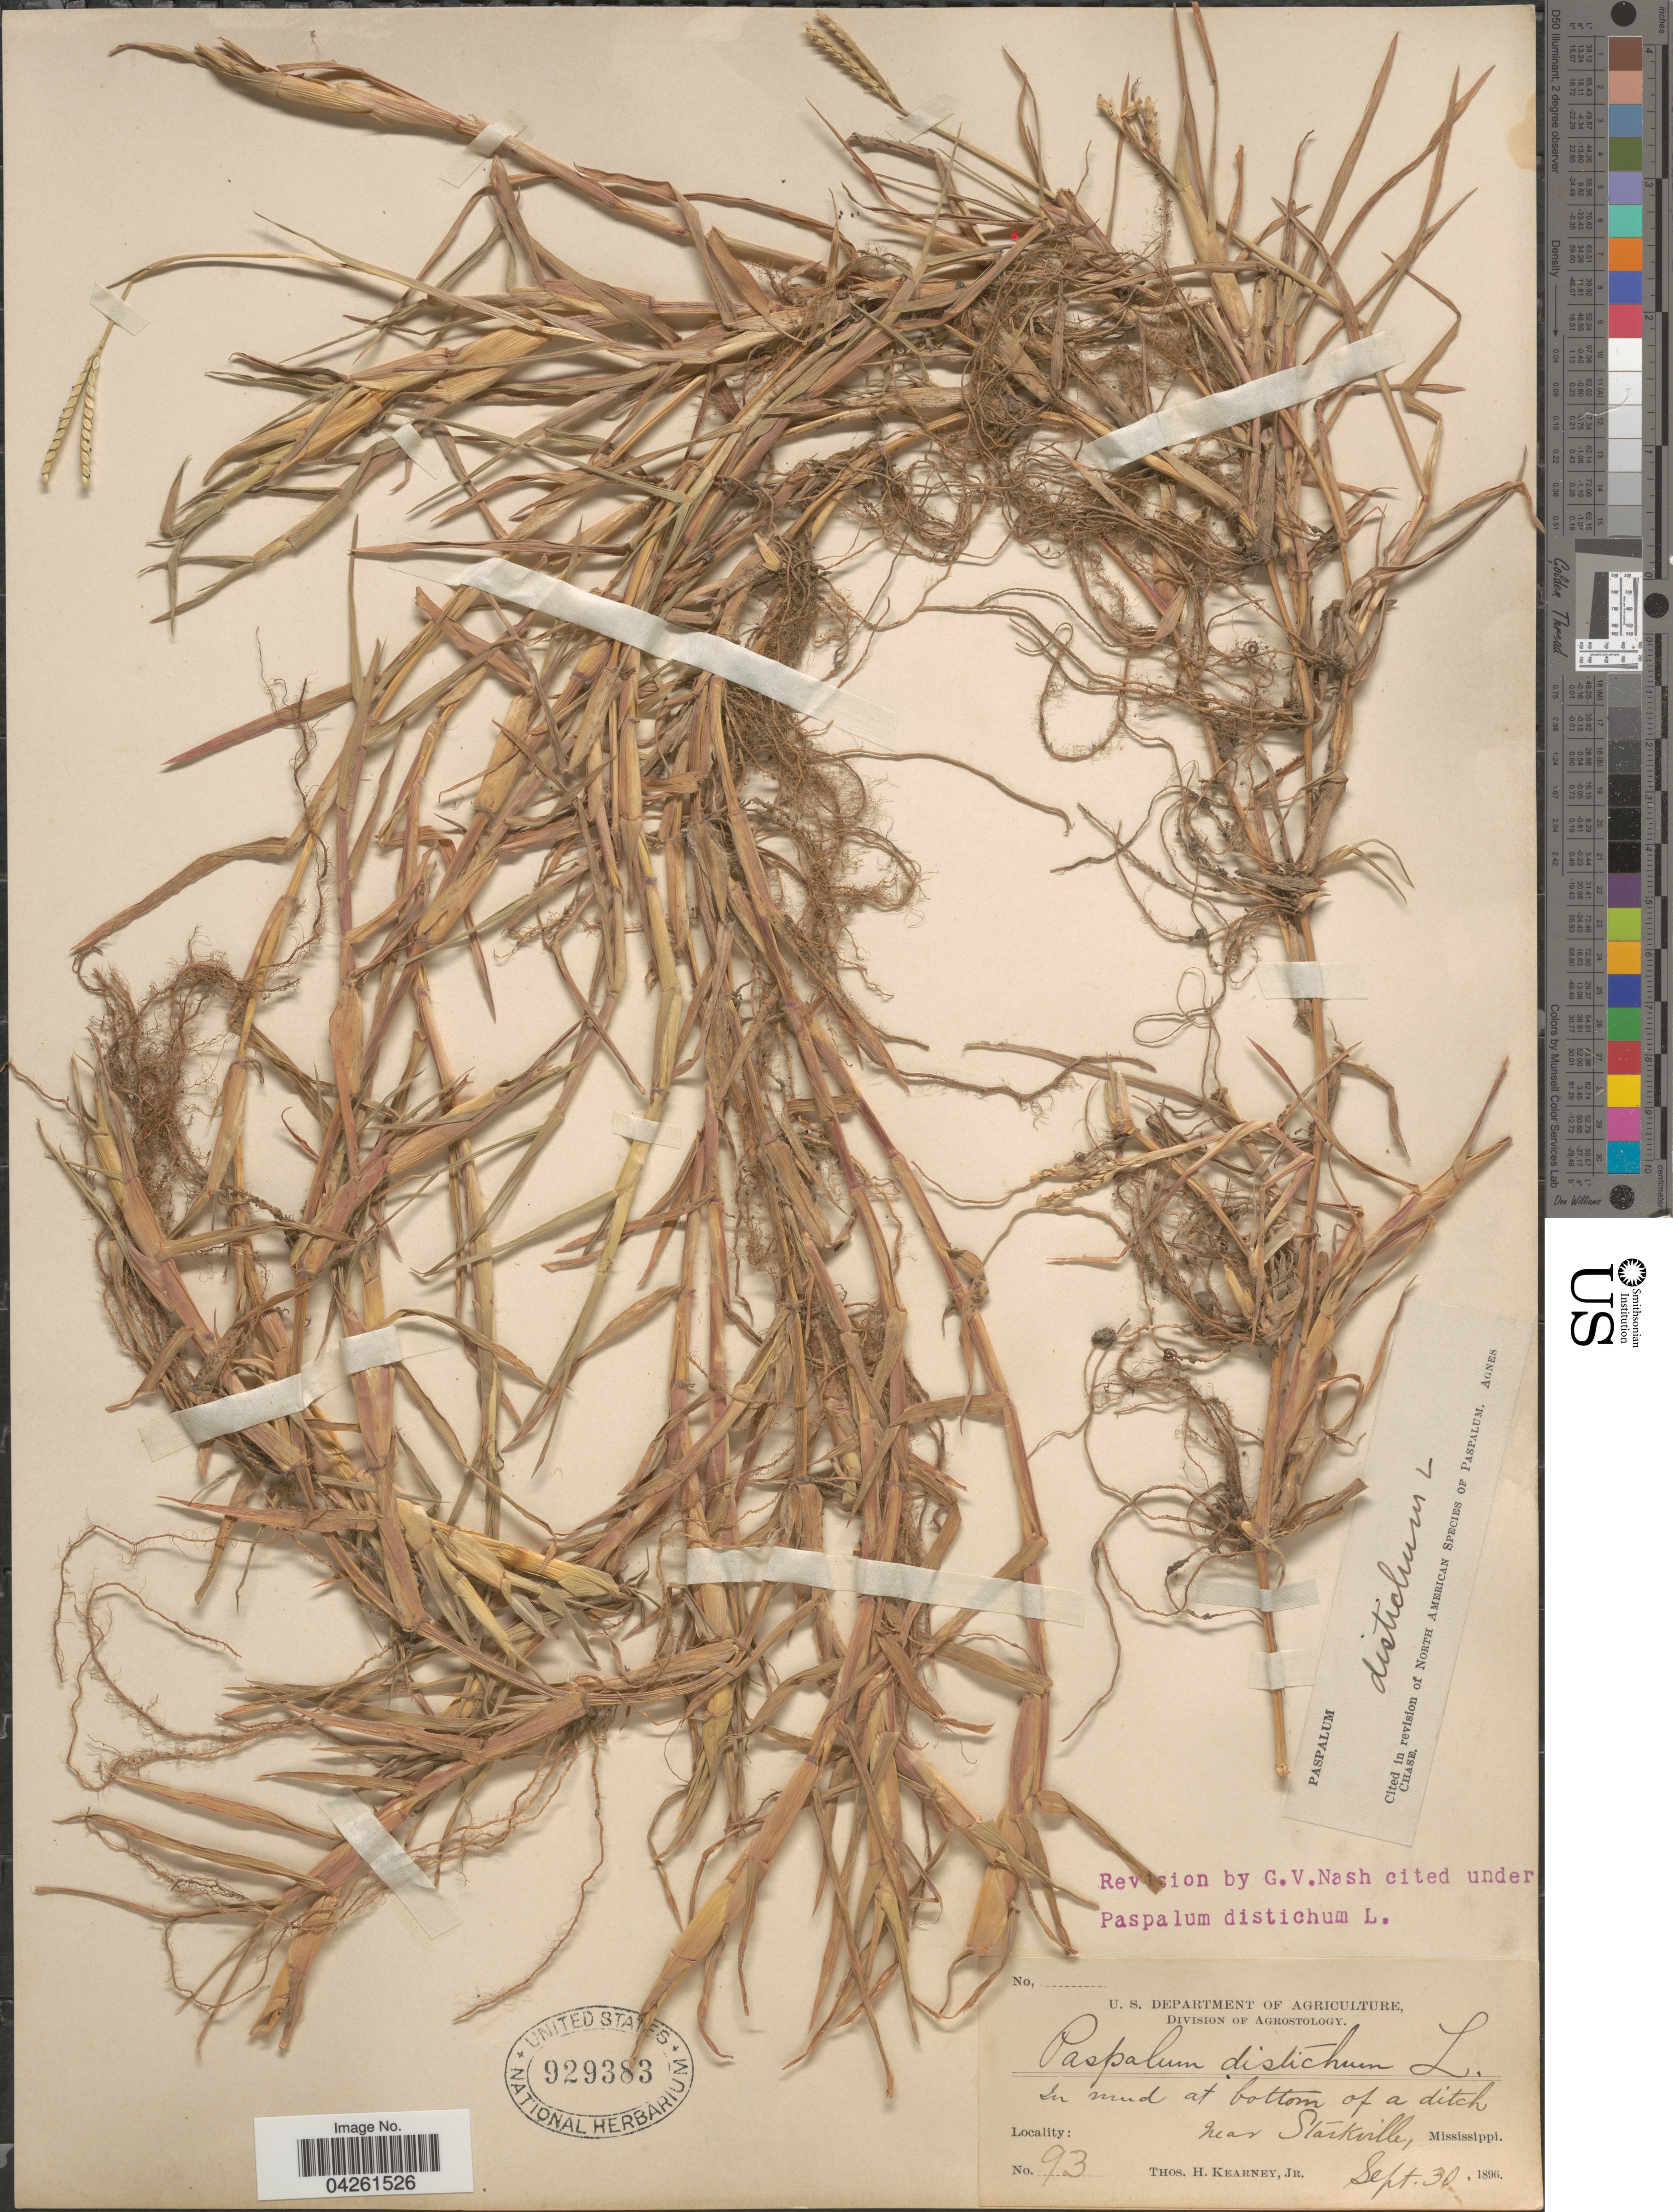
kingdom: Plantae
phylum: Tracheophyta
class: Liliopsida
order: Poales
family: Poaceae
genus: Paspalum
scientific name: Paspalum distichum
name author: L.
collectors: T. H. Kearney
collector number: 93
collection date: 1896-09-30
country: United States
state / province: Mississippi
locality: Near Starkville.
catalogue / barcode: US 929383